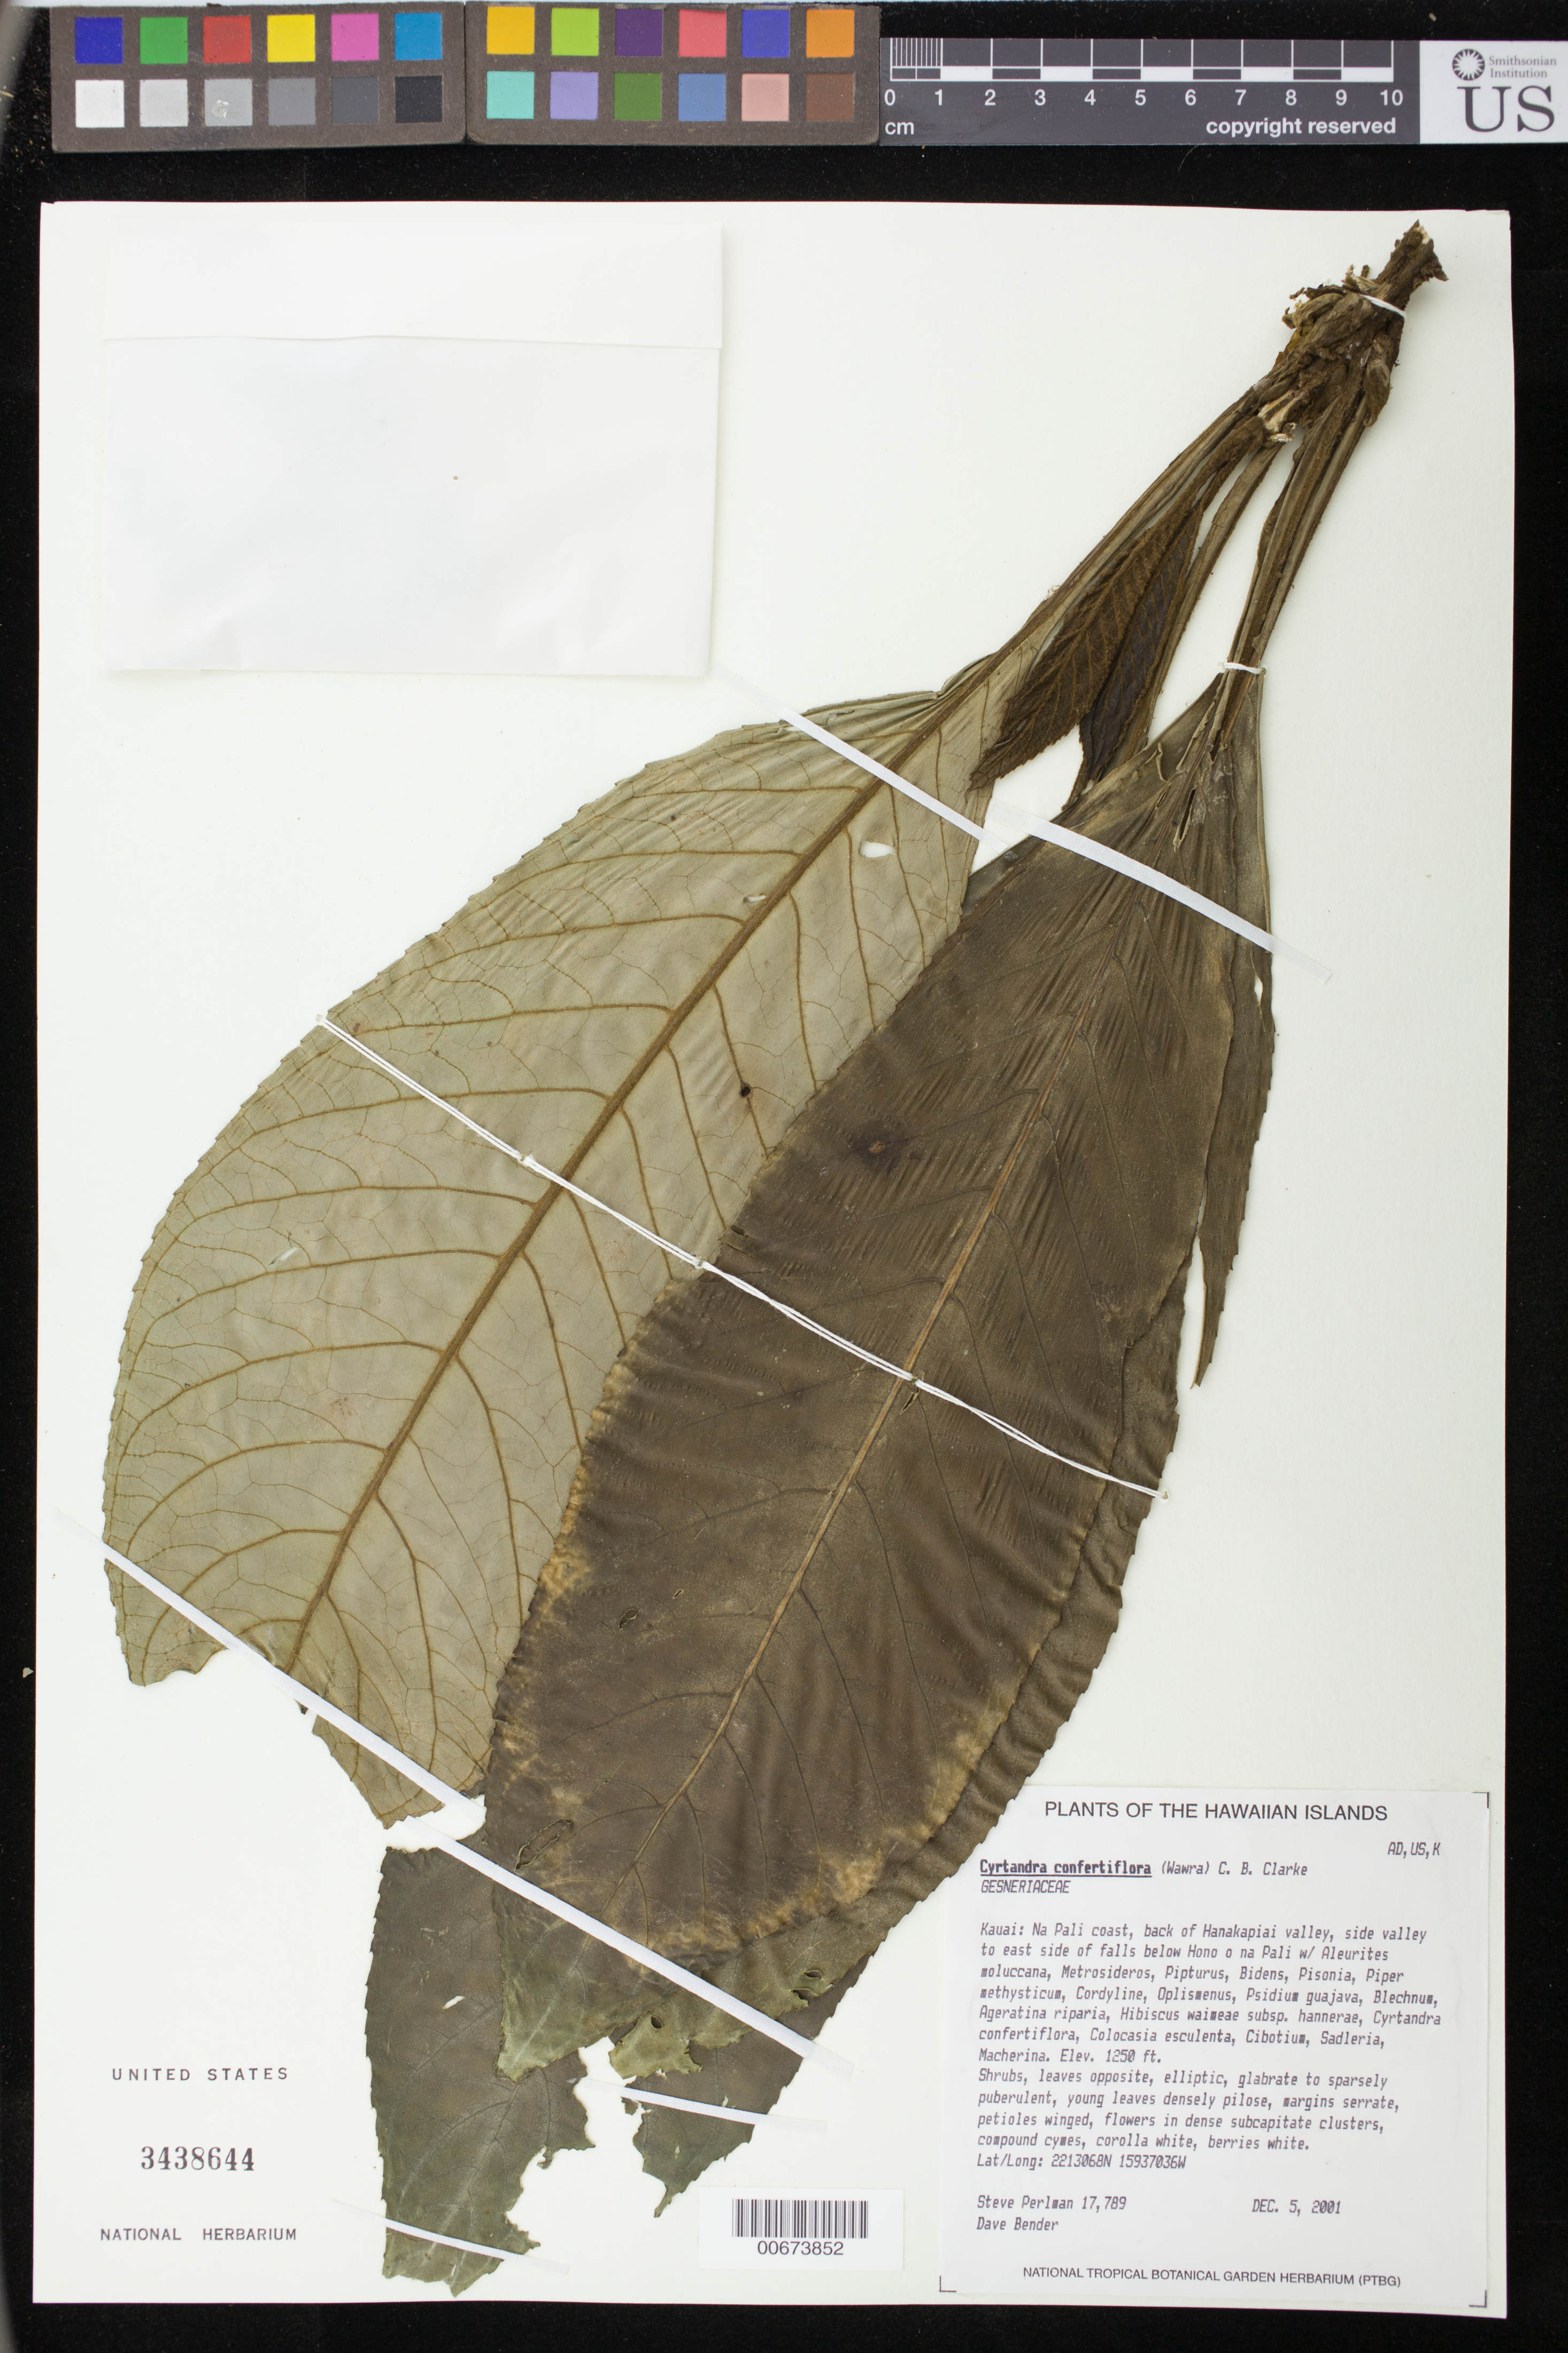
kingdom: Plantae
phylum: Tracheophyta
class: Magnoliopsida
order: Lamiales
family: Gesneriaceae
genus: Cyrtandra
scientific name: Cyrtandra confertiflora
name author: (Wawra) C.B. Clarke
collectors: S. P. Perlman & D. Bender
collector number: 17789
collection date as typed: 5 Dec 2001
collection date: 2001-12-05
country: United States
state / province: Hawaii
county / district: Kauai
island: Kaua'i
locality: Na Pali coast, back of Hanakapiai valley, side valley to east side of falls below Hono o na Pali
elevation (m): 381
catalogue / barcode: US 3438644